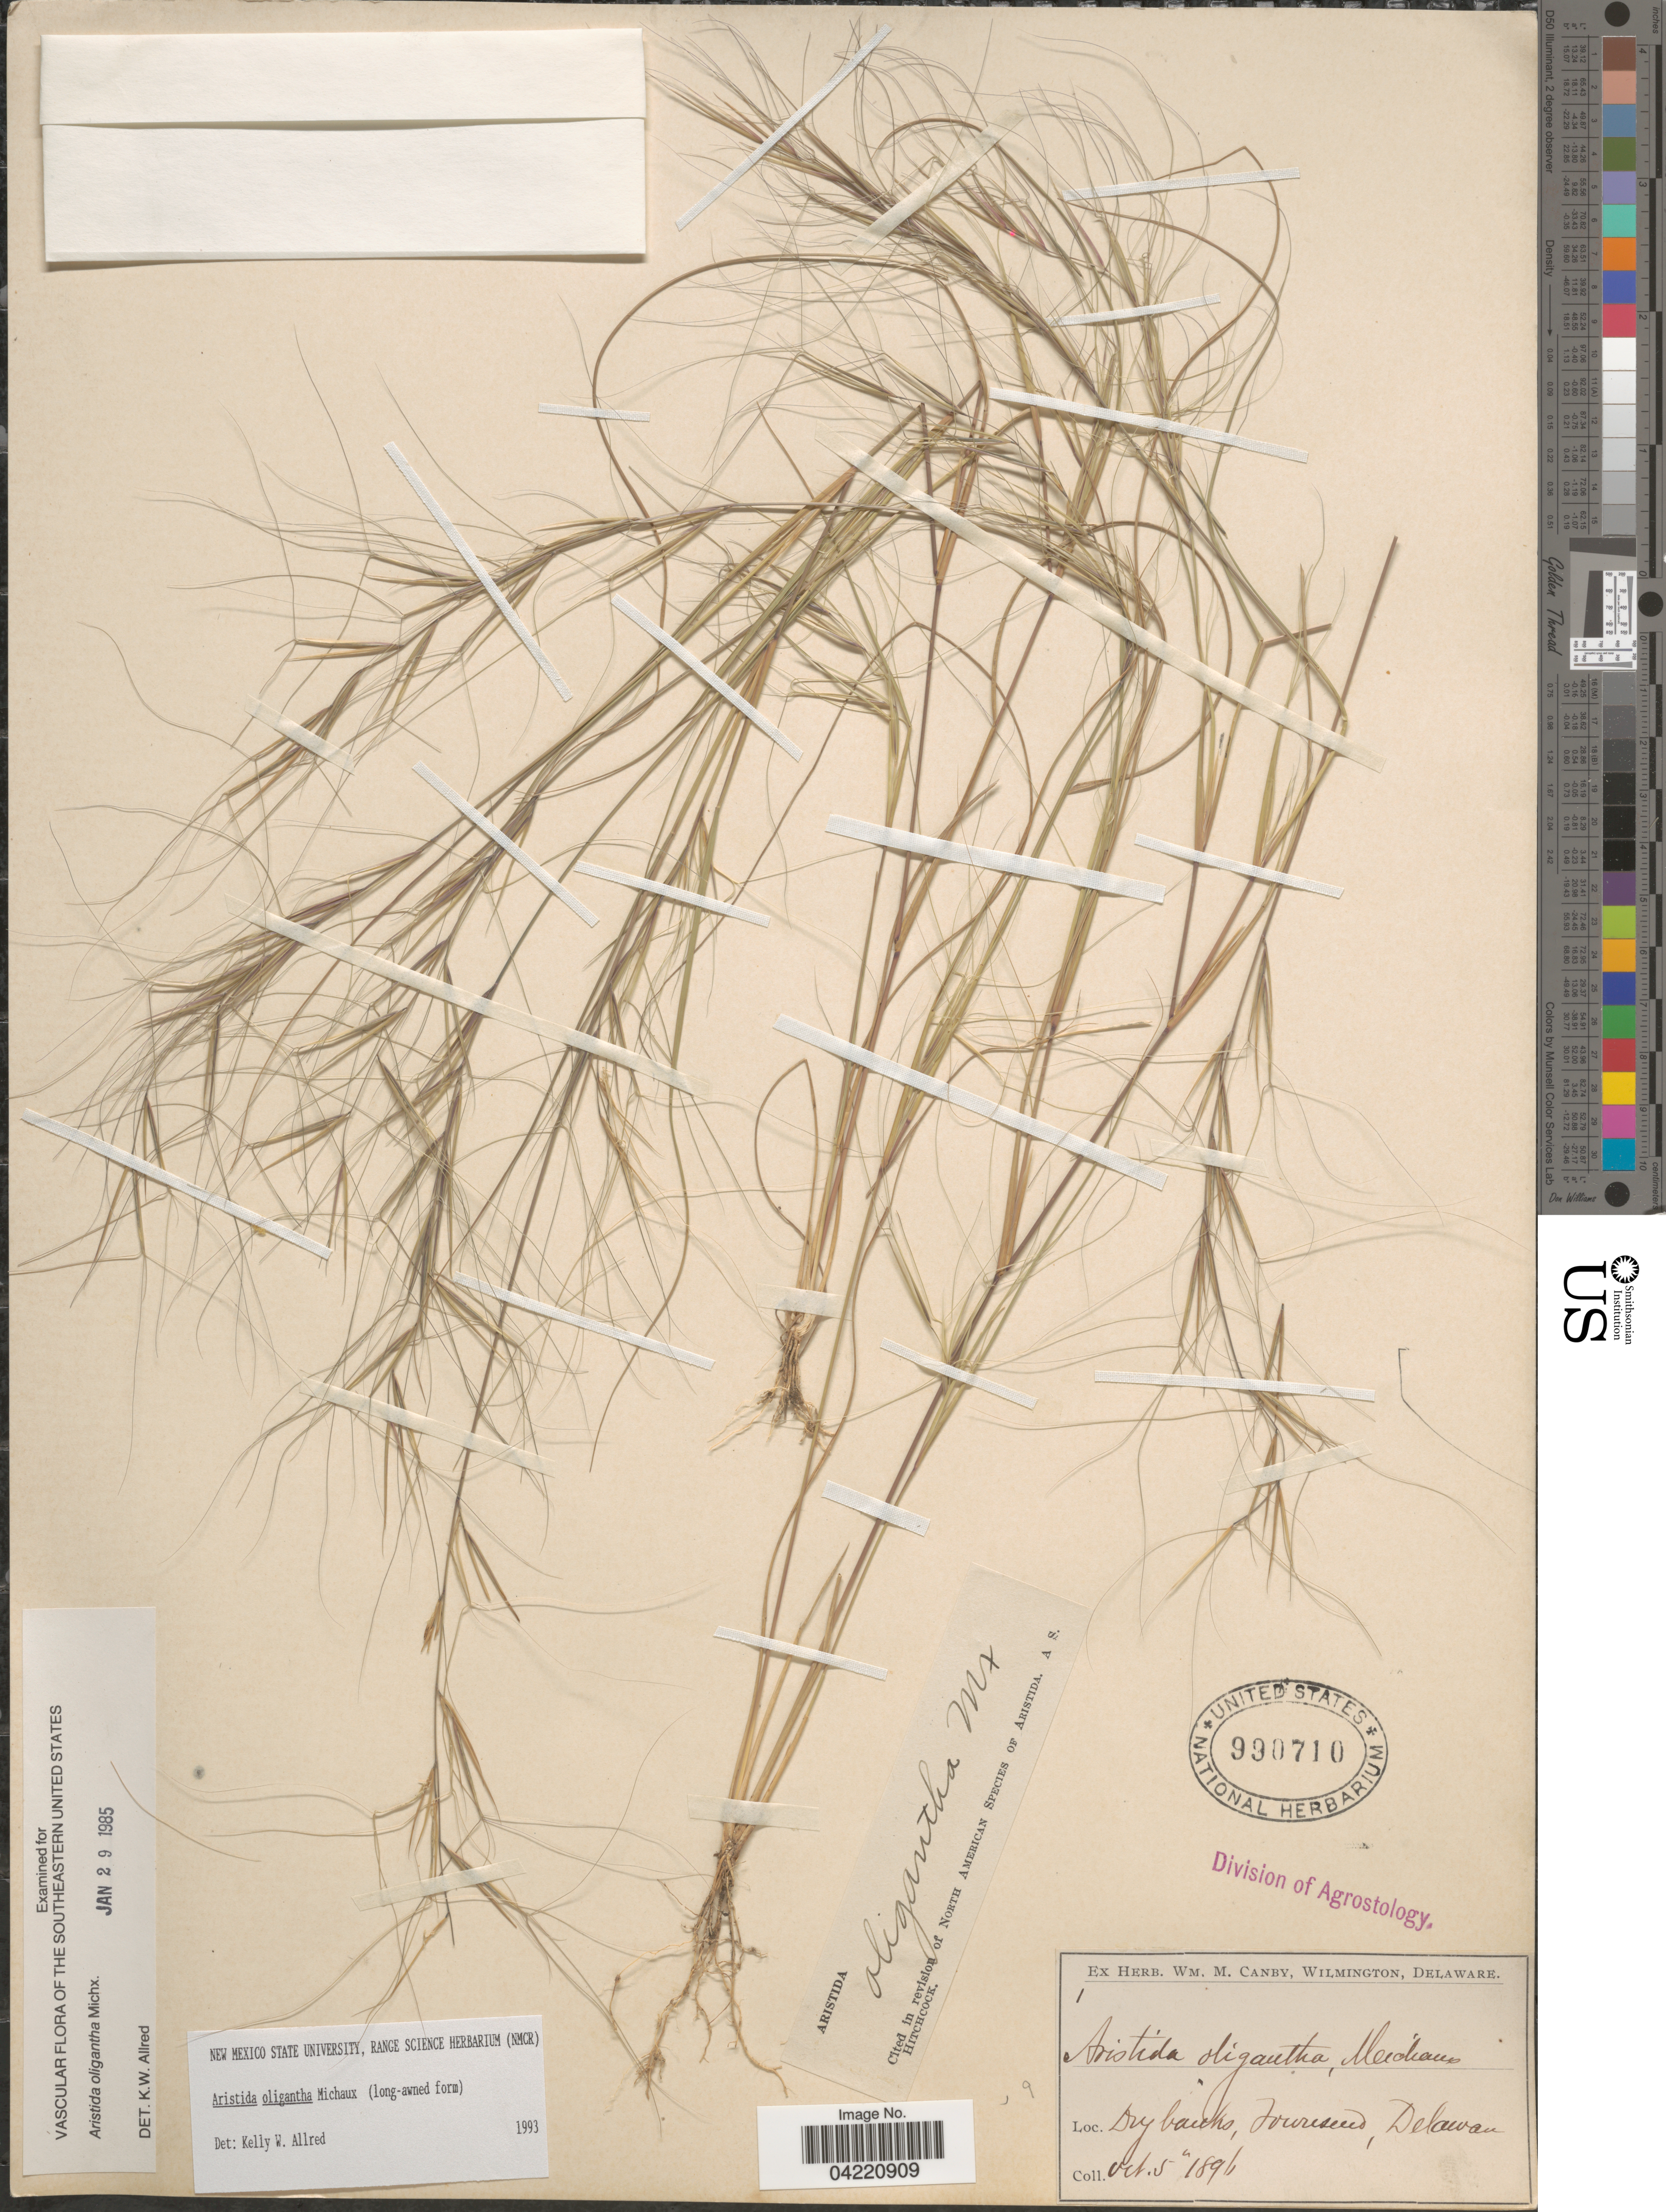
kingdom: Plantae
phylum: Tracheophyta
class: Liliopsida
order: Poales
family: Poaceae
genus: Aristida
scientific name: Aristida oligantha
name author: Michx.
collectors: ex herb. W.M. Canby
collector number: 1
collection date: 1896-10-05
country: United States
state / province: Delaware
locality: Dry banks, Townsend.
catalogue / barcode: US 990710